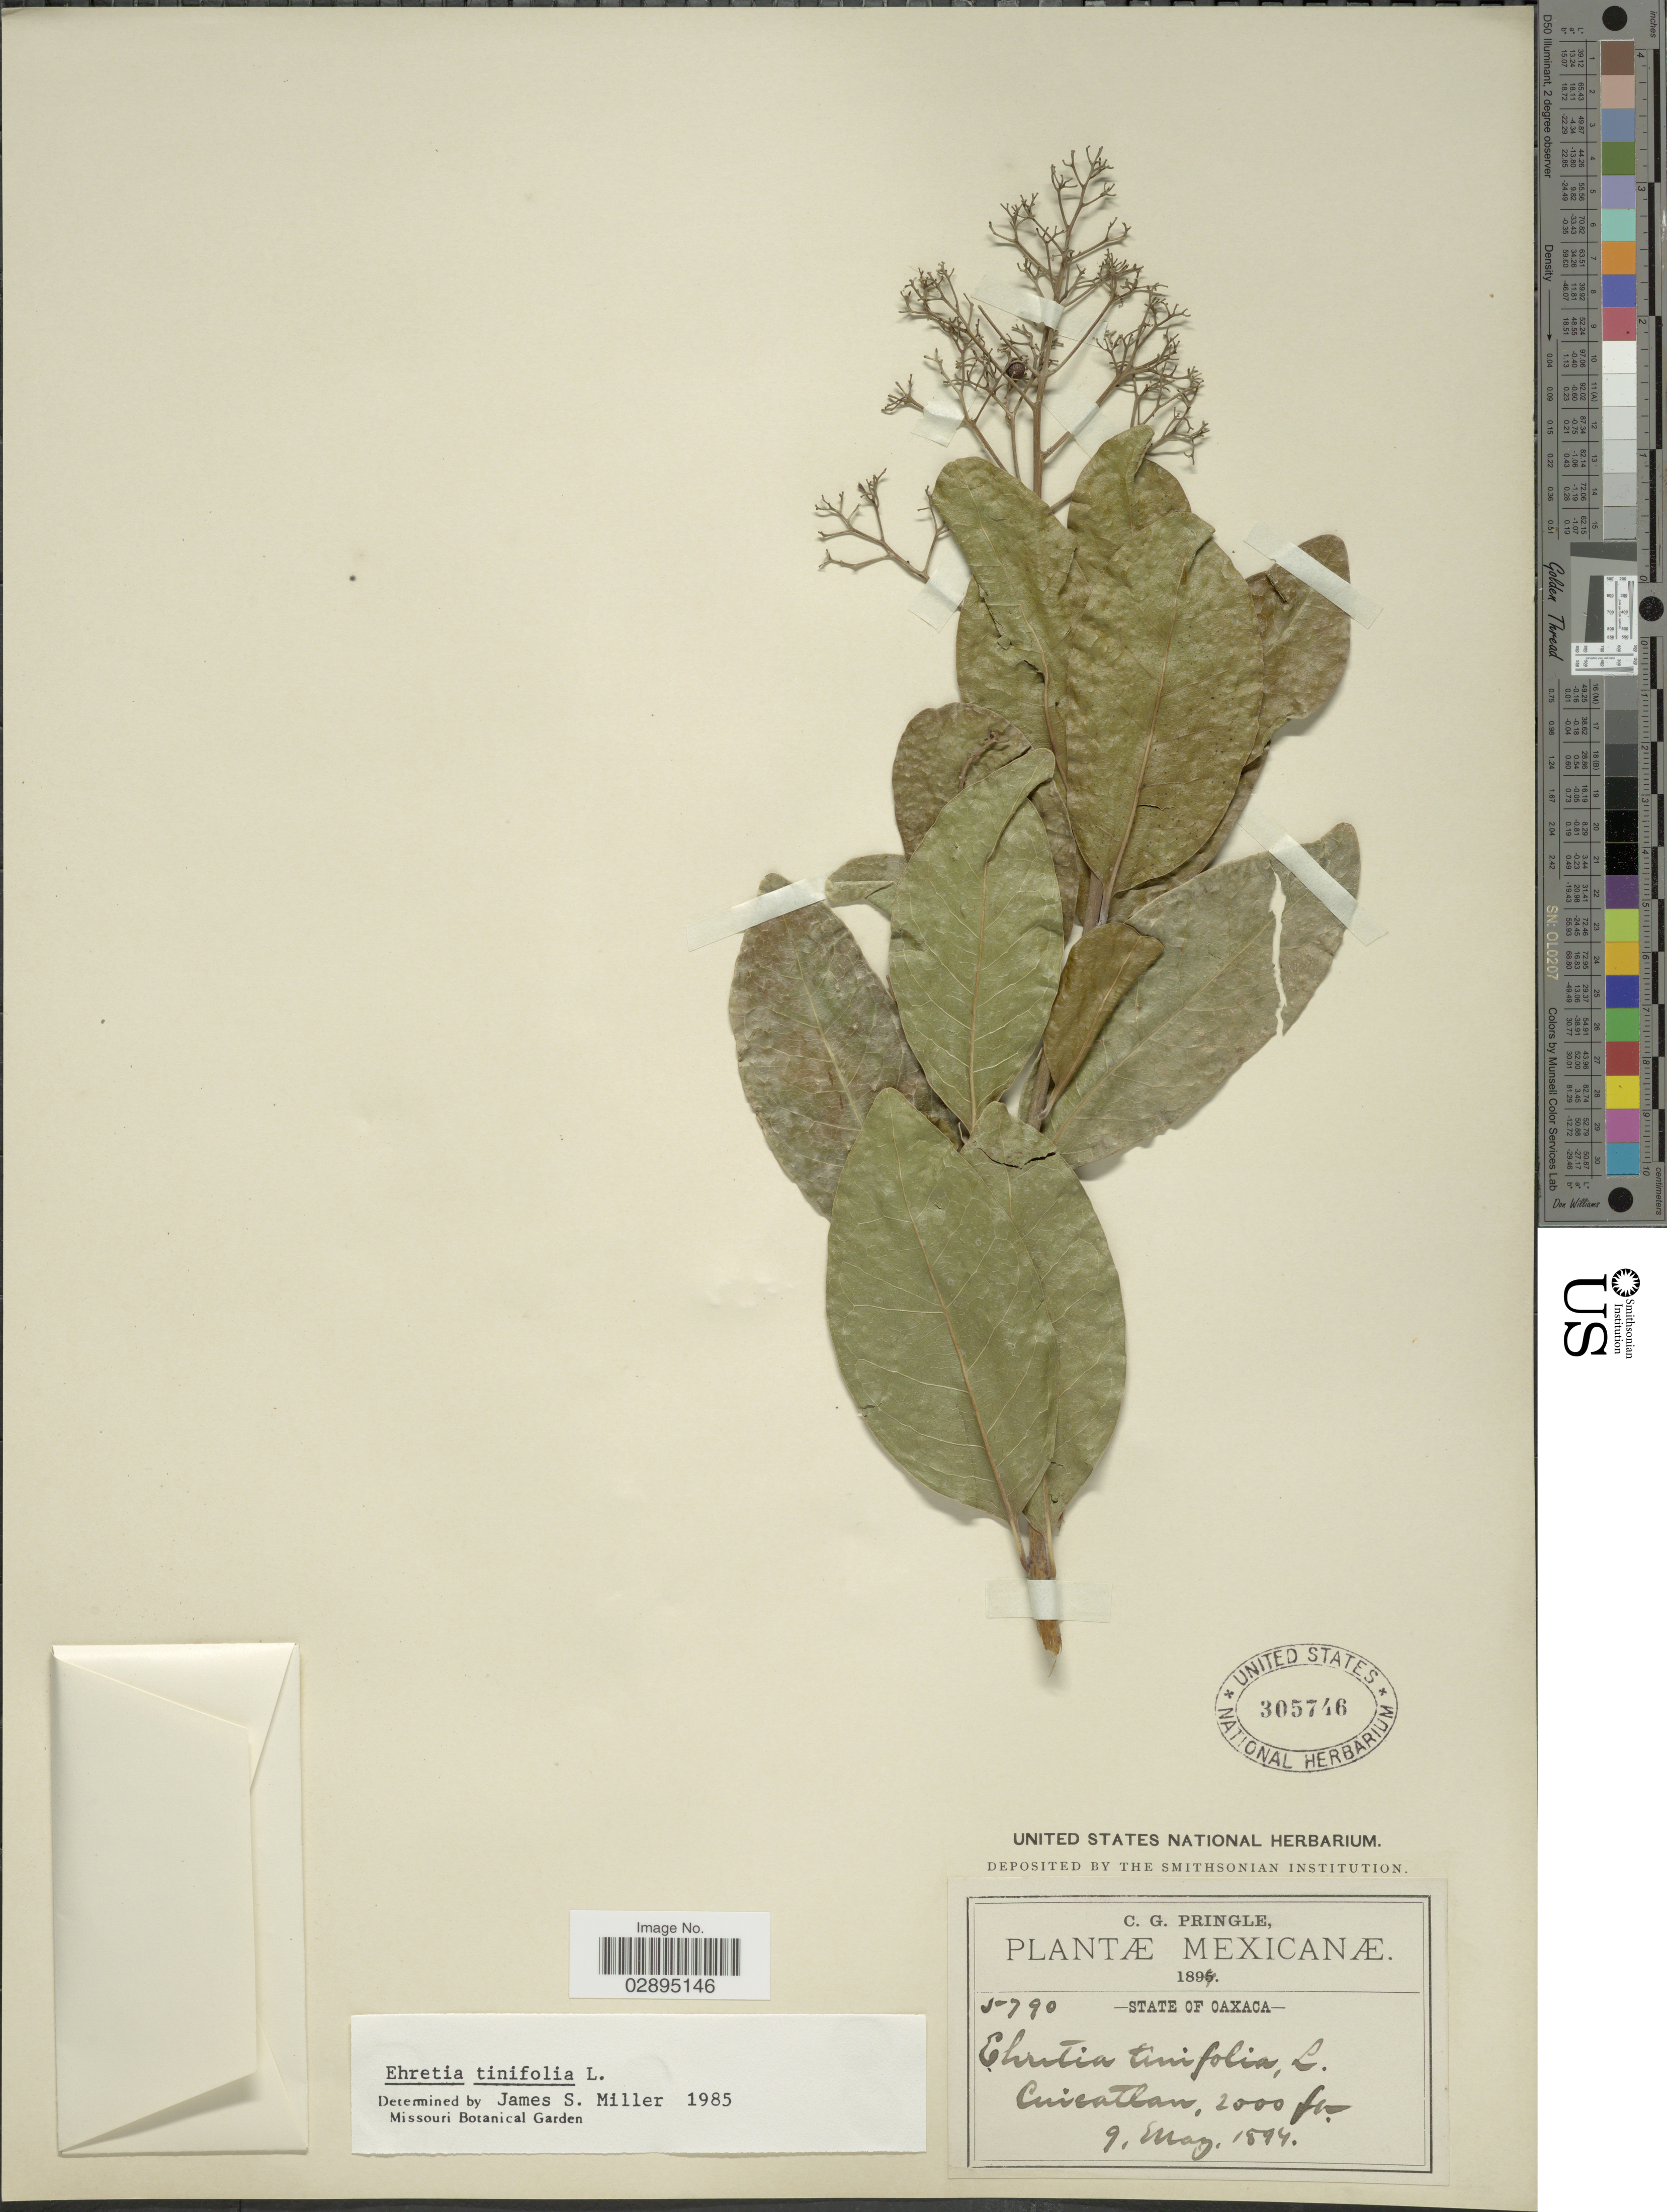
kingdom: Plantae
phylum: Tracheophyta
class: Magnoliopsida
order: Boraginales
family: Ehretiaceae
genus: Ehretia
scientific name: Ehretia tinifolia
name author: L.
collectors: C. G. Pringle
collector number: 5790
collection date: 1894-05-09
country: Mexico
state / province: Oaxaca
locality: Cuicatlan.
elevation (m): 610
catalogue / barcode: US 305746